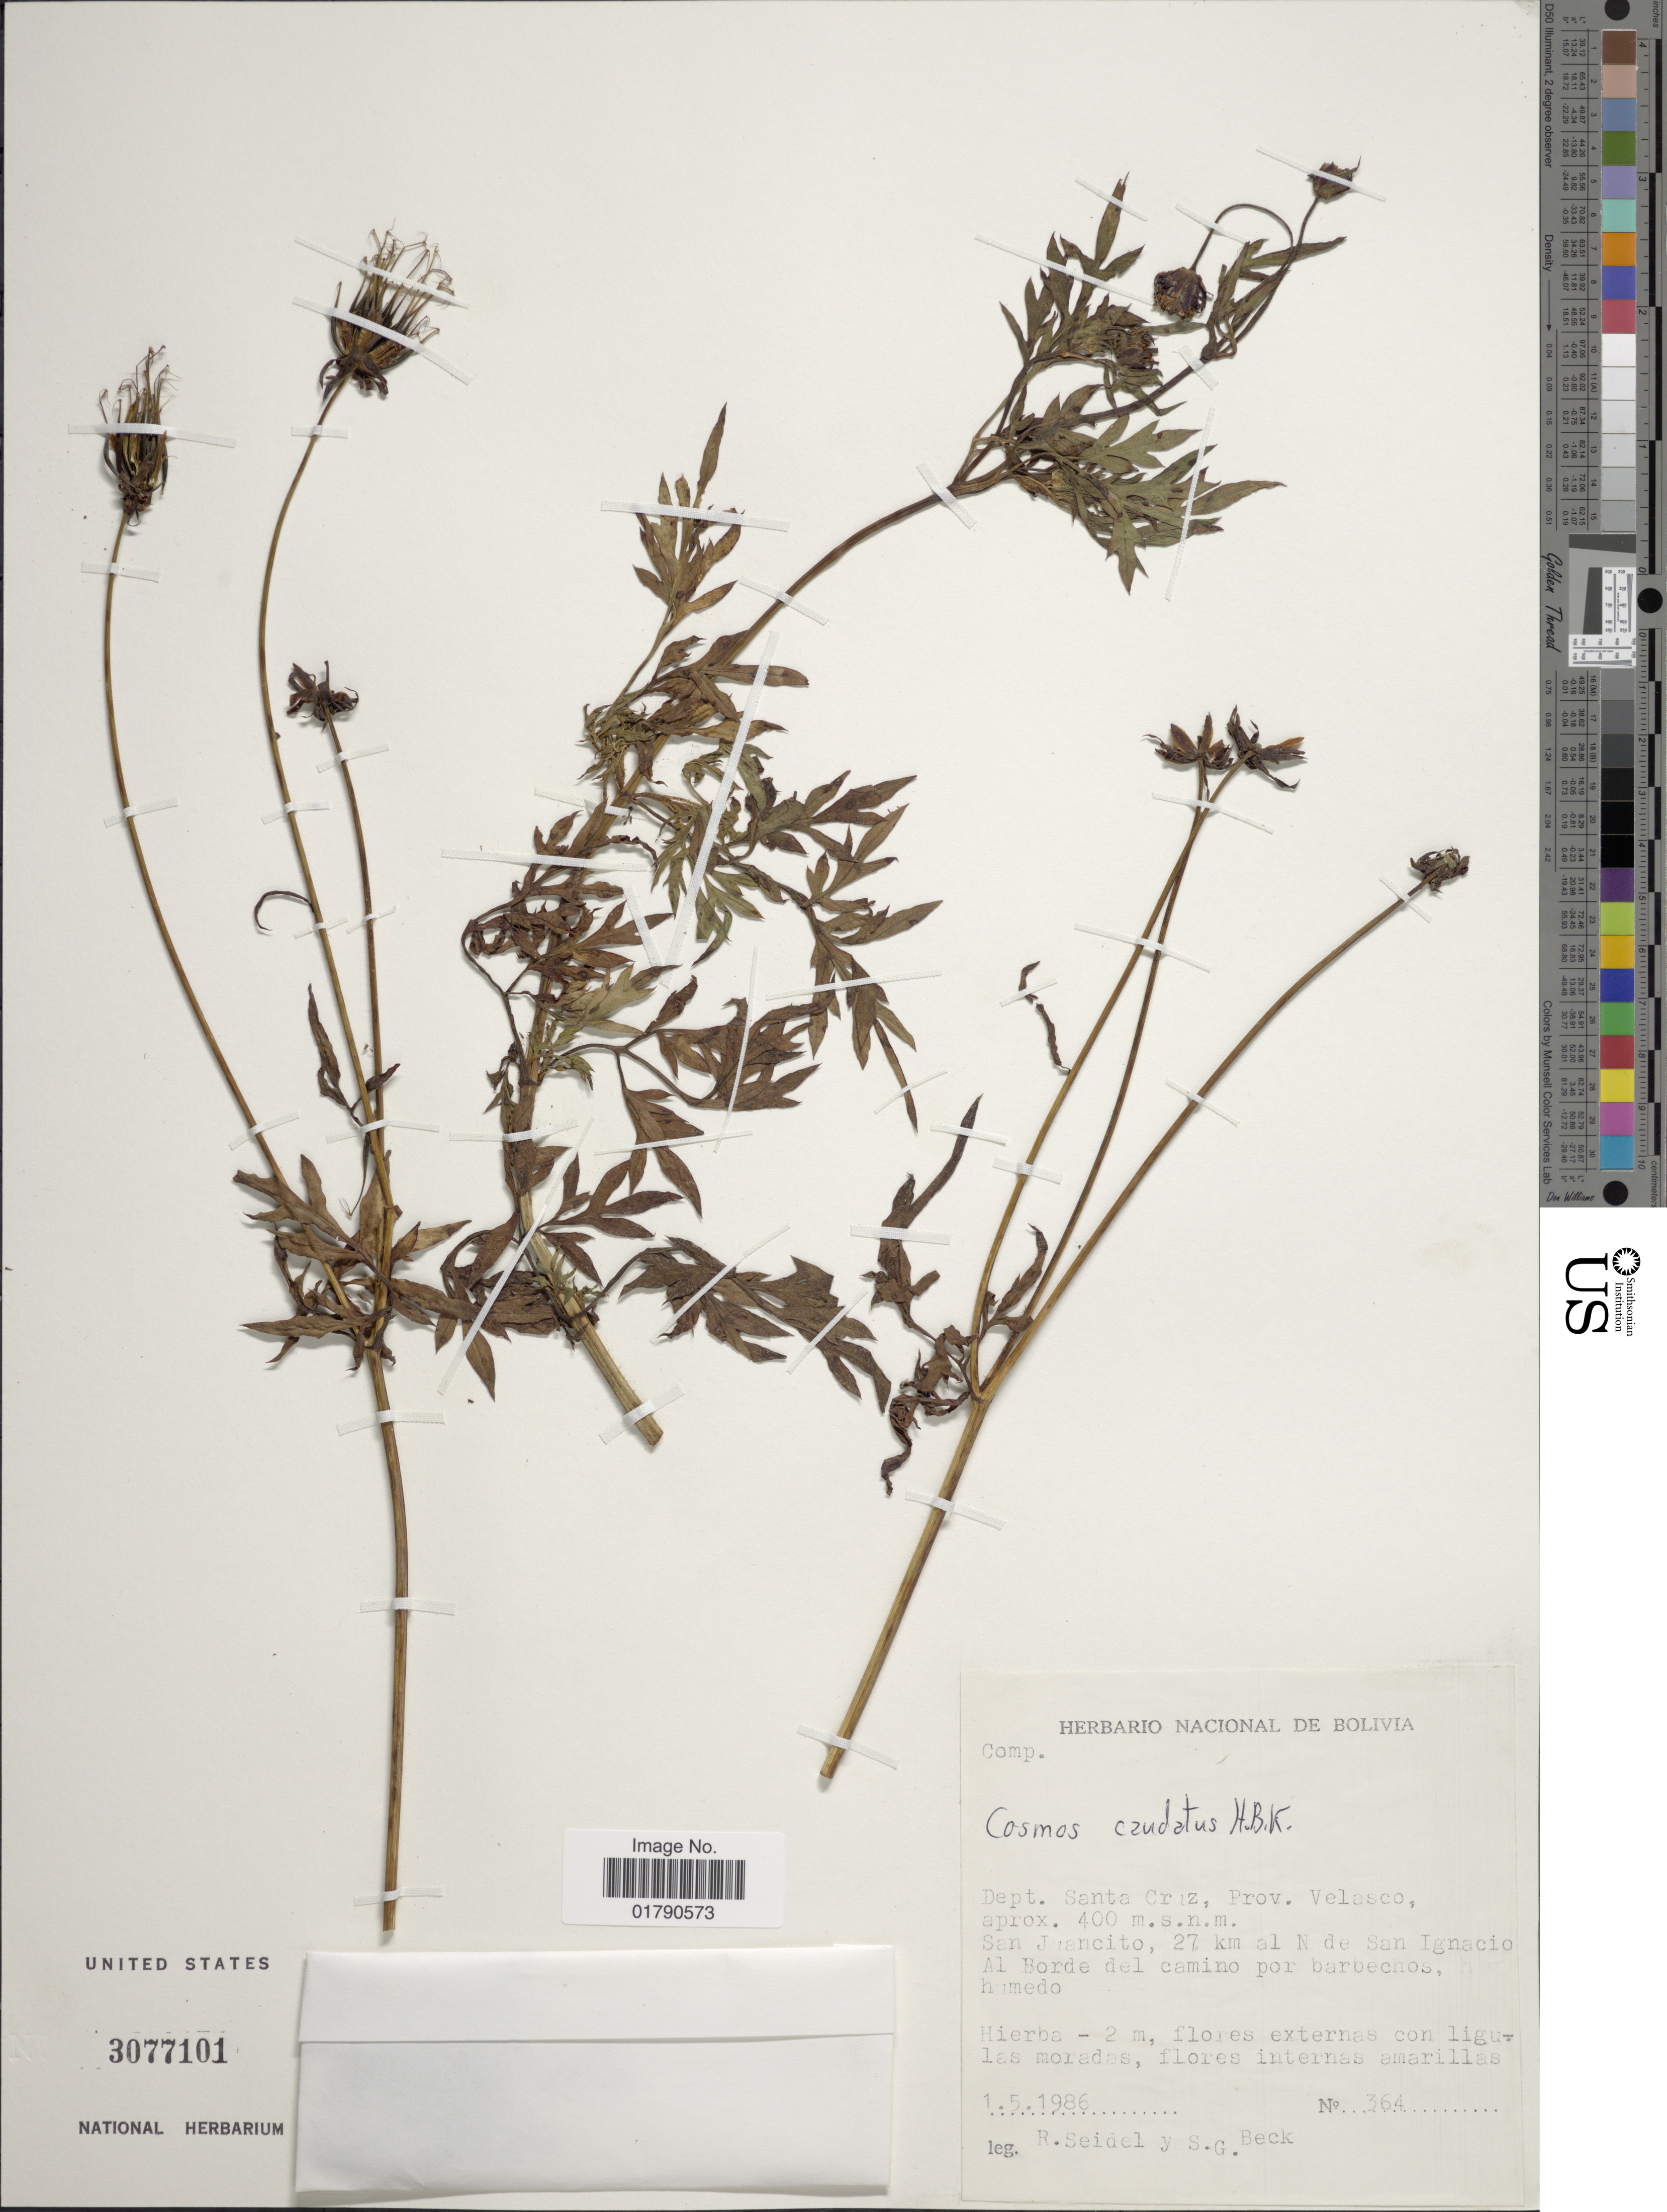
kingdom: Plantae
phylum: Tracheophyta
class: Magnoliopsida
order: Asterales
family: Asteraceae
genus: Cosmos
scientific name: Cosmos caudatus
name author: Kunth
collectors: R. Seidel & S. G. Beck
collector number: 364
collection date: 1986-05-01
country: Bolivia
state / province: Santa Cruz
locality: Prov. Velasco, San Juancito, 27 km al N de San Ignacio, Al Borde del camino por barbechos, humedo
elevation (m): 400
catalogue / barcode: US 3077101